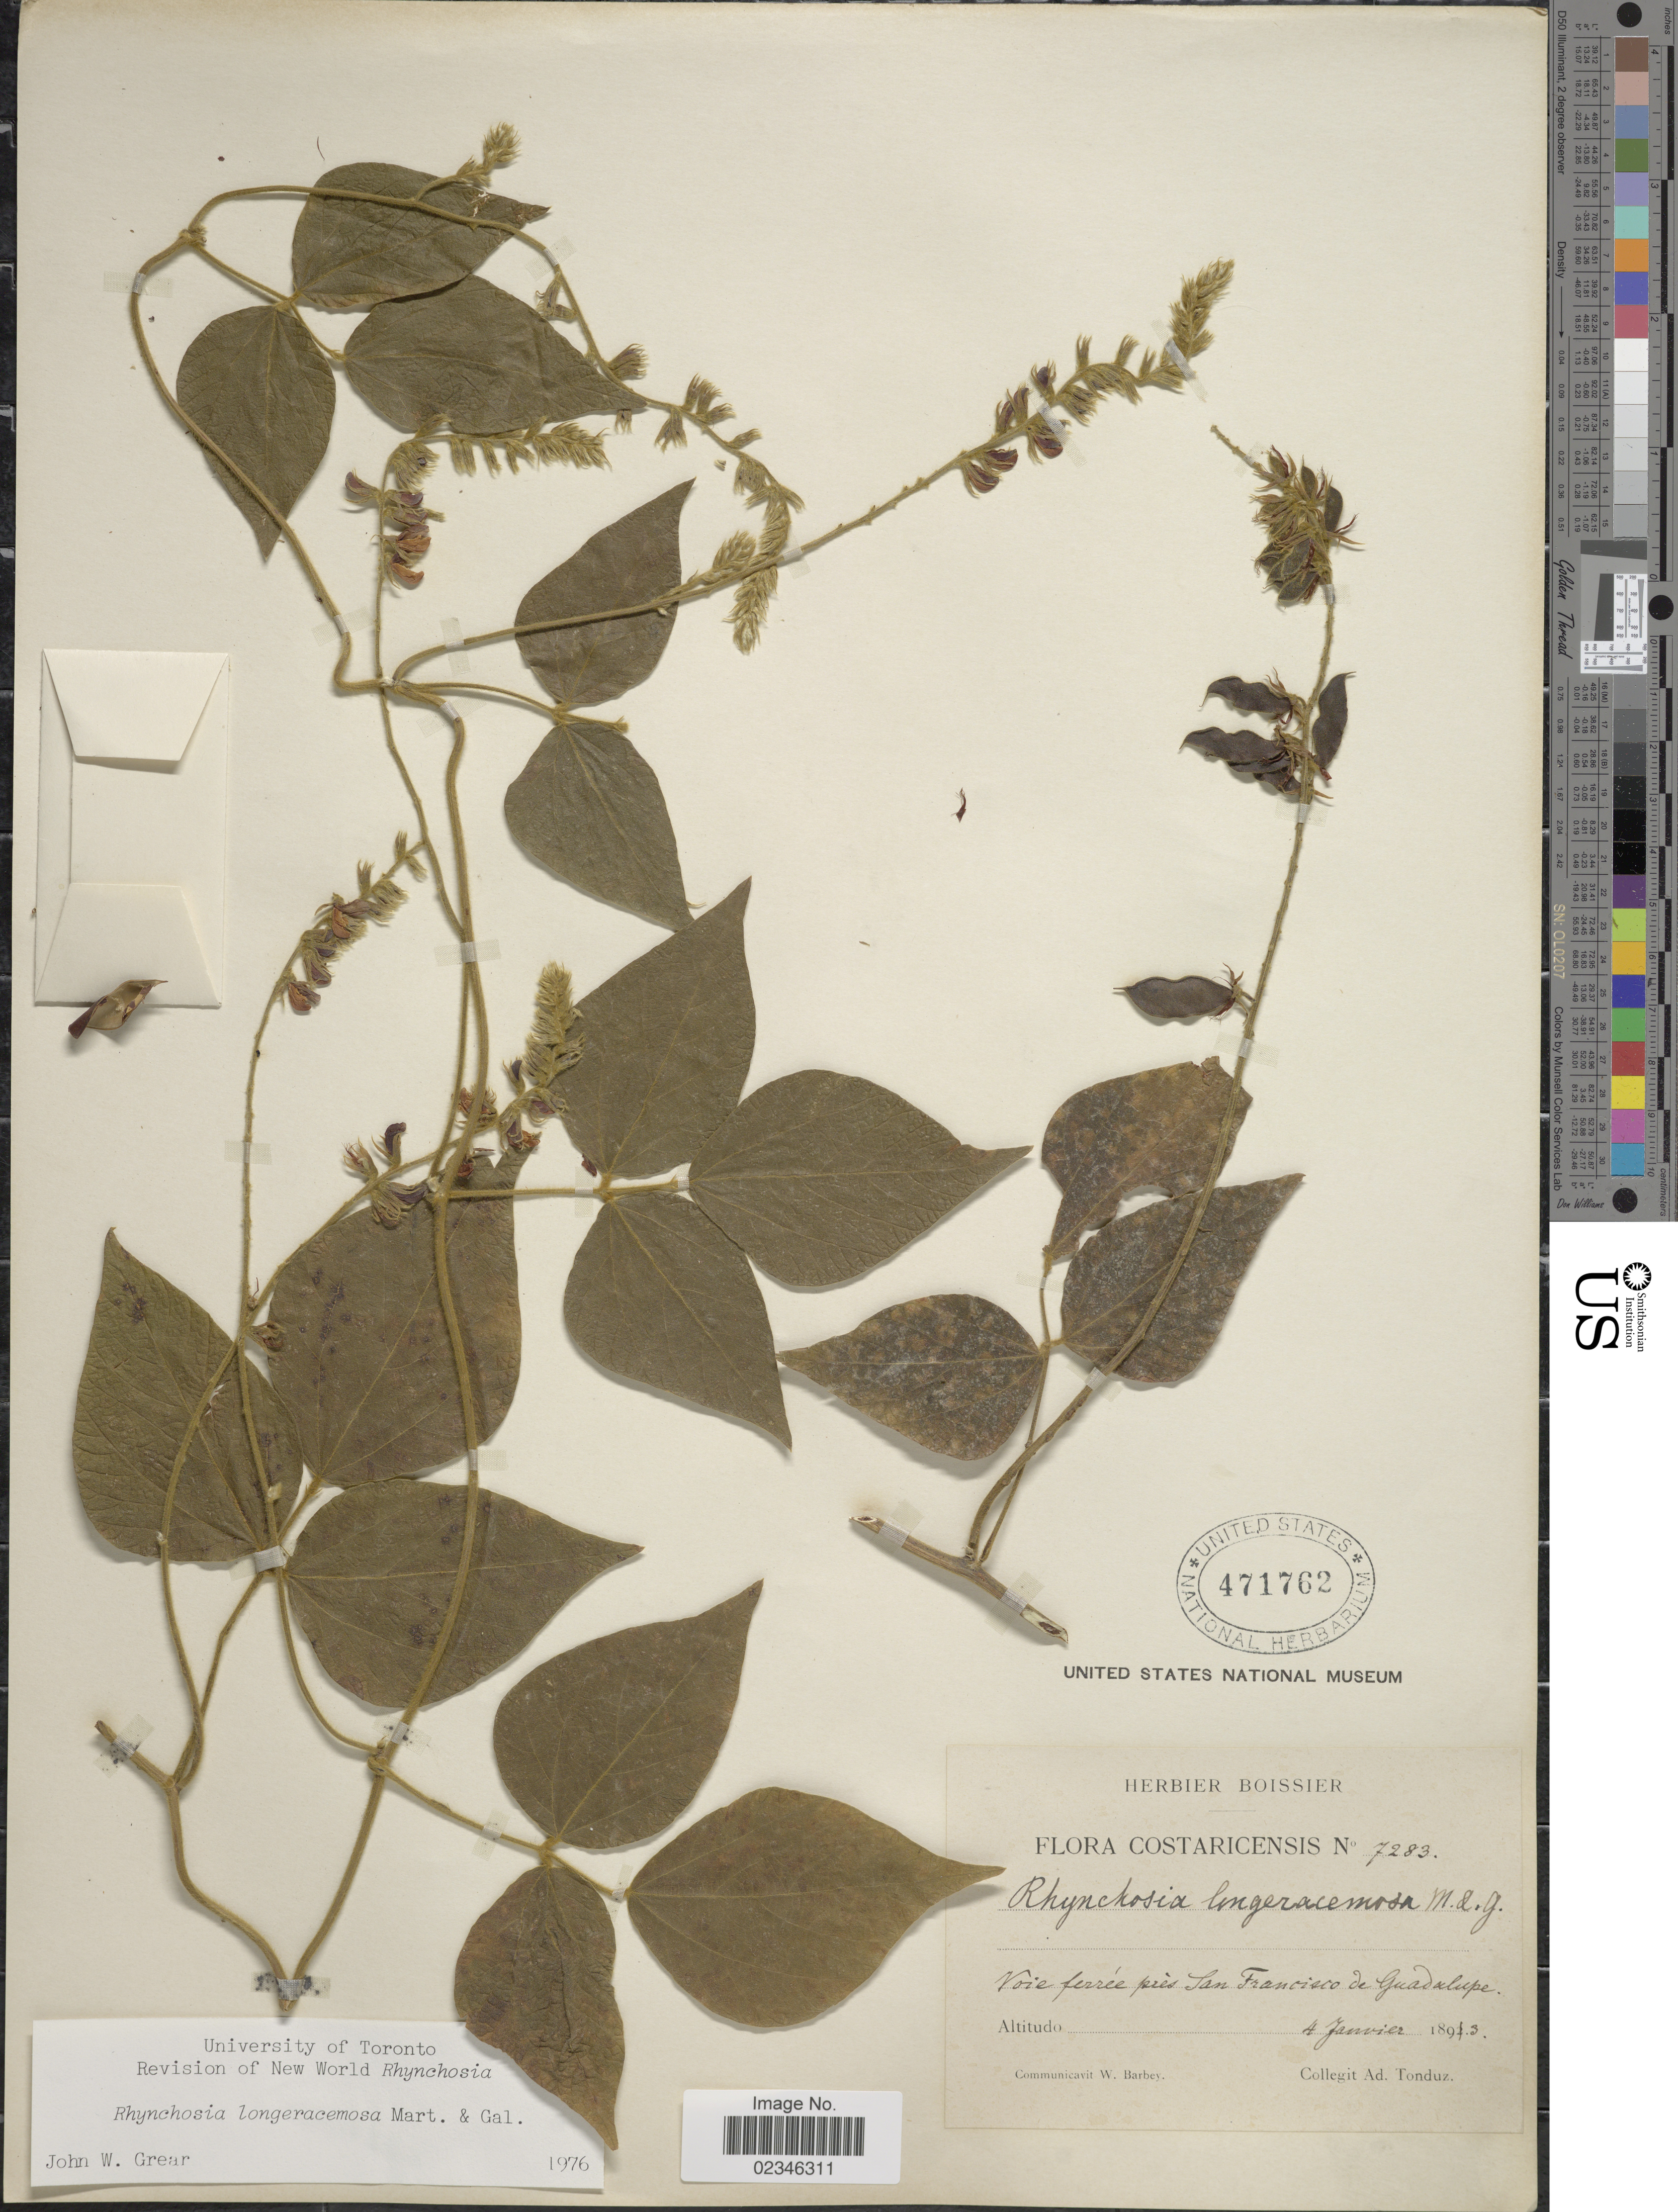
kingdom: Plantae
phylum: Tracheophyta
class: Magnoliopsida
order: Fabales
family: Fabaceae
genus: Rhynchosia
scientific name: Rhynchosia longeracemosa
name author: M. Martens & Galeotti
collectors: A. Tonduz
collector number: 7283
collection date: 1893-01-04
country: Costa Rica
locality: Voie ferrée près San Francisco de Guadalupe.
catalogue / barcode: US 471762